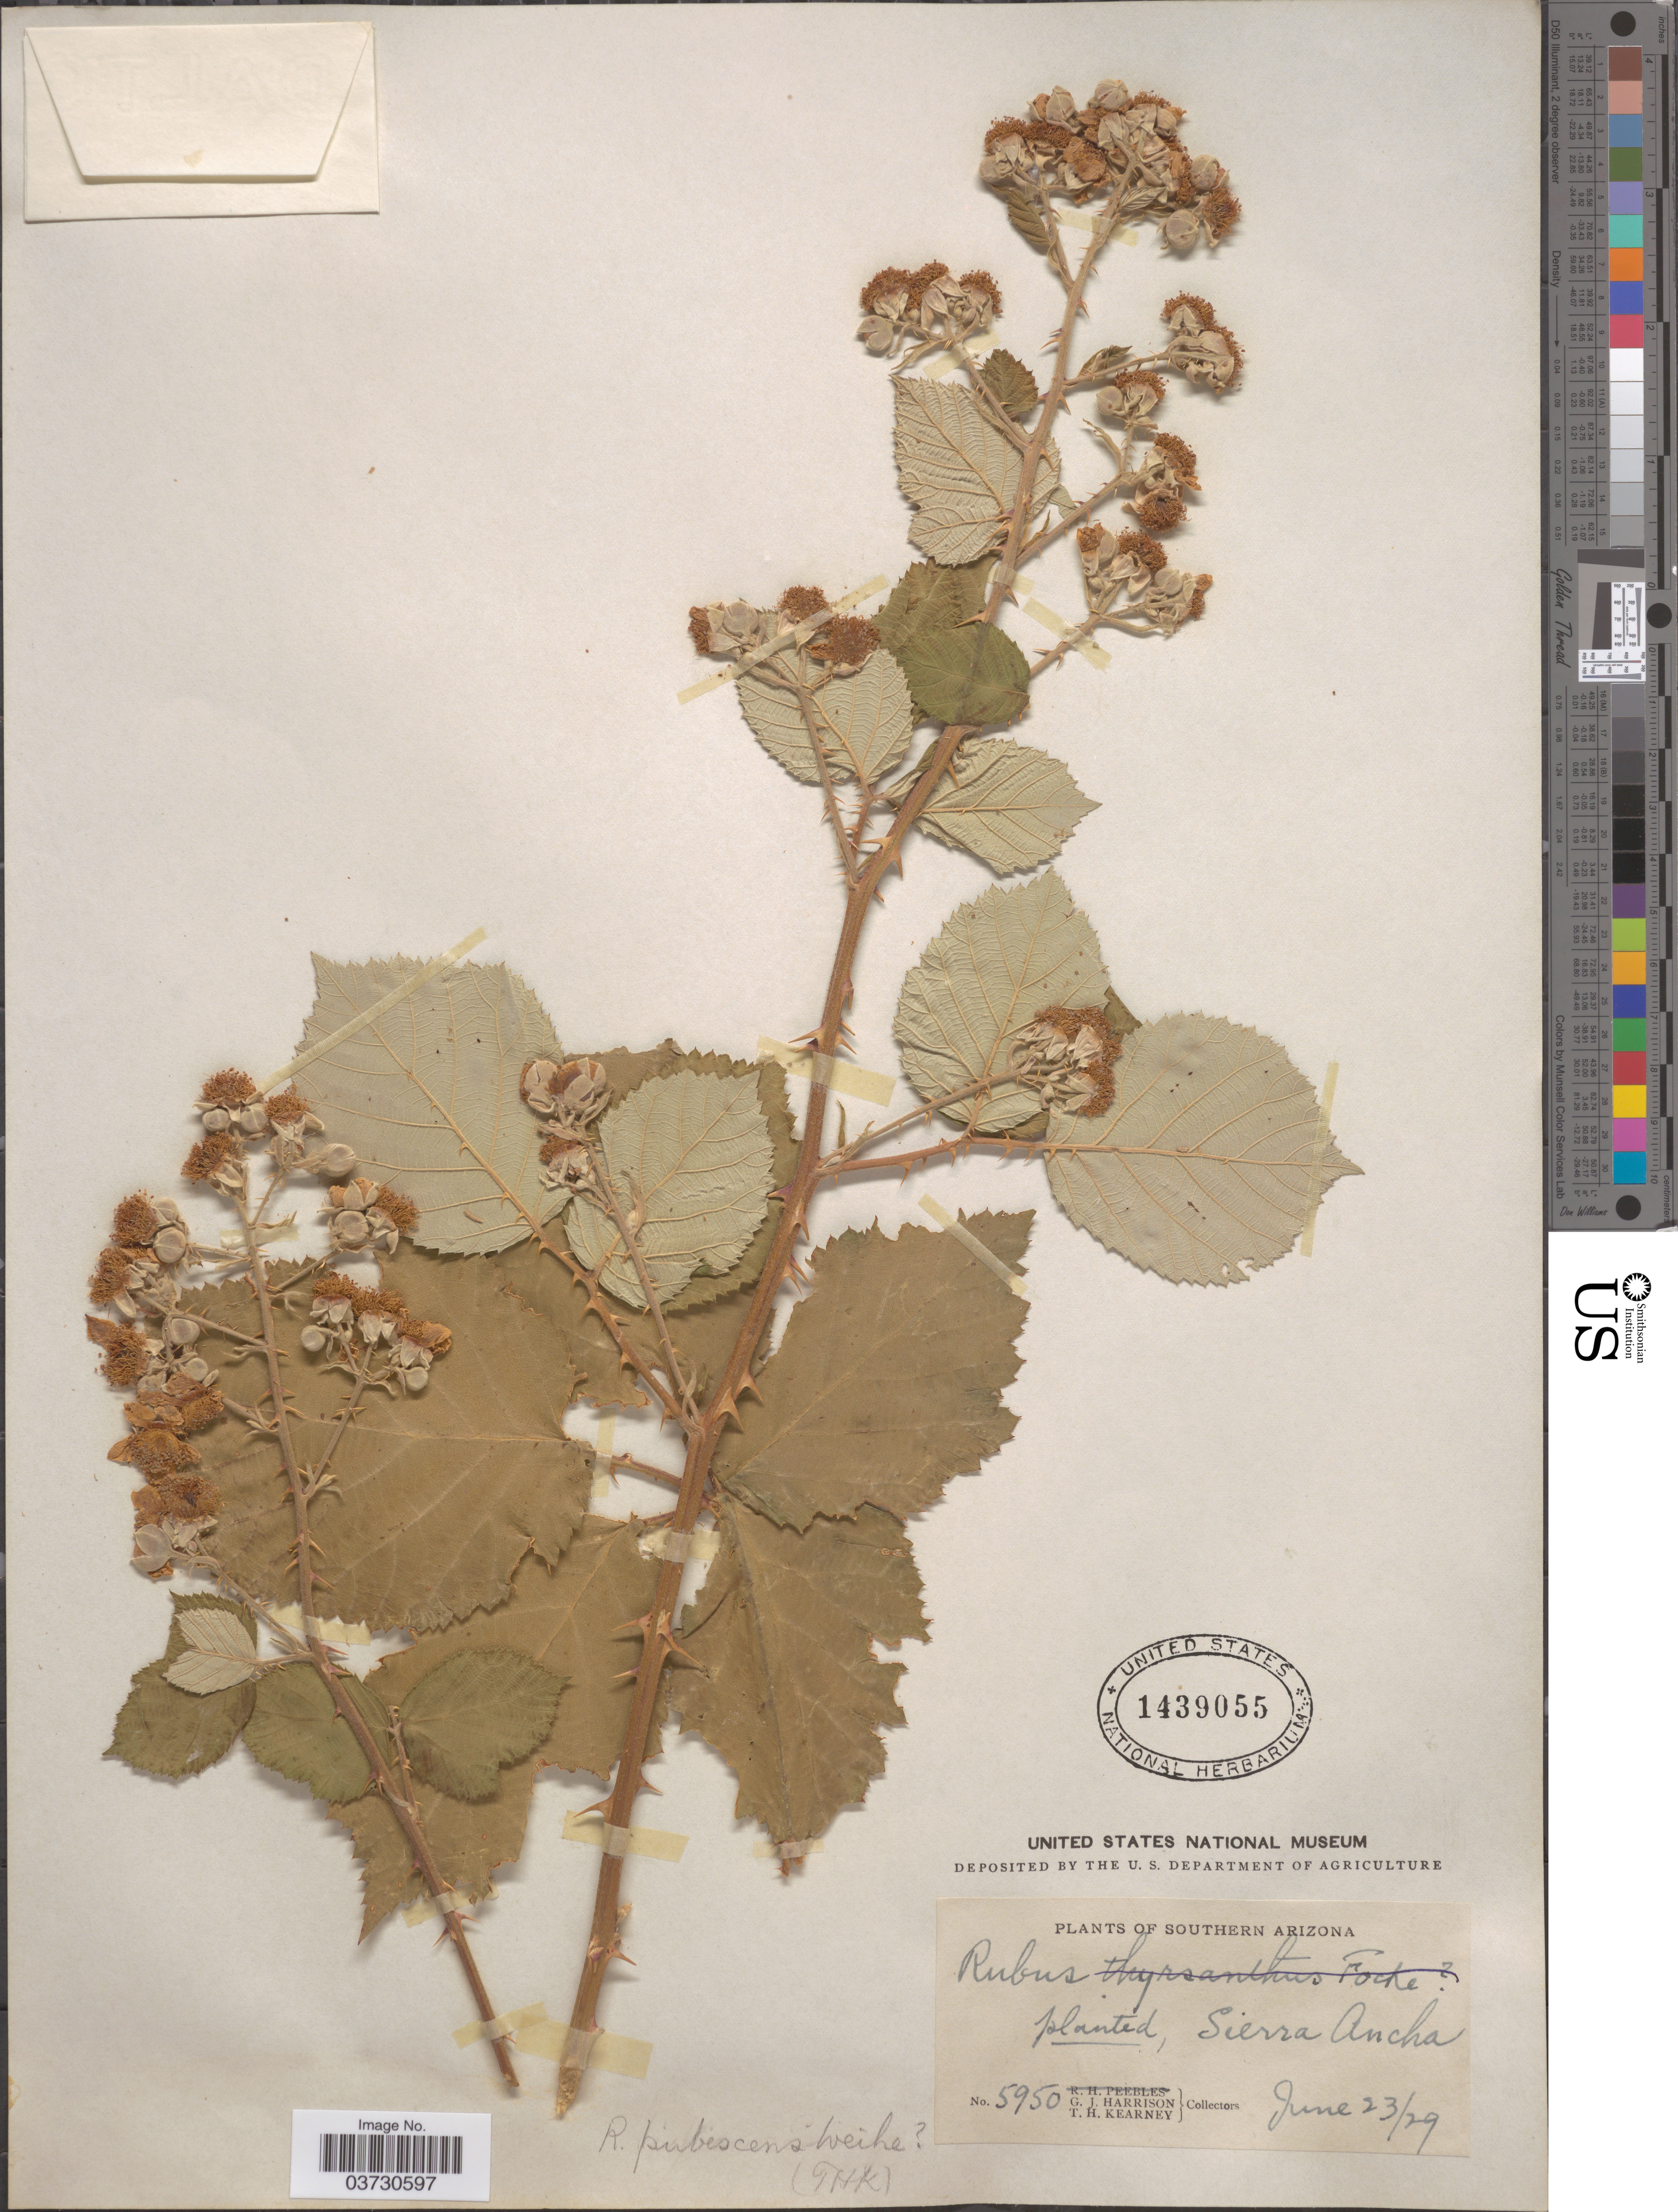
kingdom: Plantae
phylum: Tracheophyta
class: Magnoliopsida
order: Rosales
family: Rosaceae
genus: Rubus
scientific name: Rubus fruticosus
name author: L.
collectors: G. J. Harrison & T. H. Kearney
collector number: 5950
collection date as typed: Transcribed d/m/y: 23/6/29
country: United States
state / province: Arizona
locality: Southern Arizona. Sierra Ancha.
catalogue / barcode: US 1439055